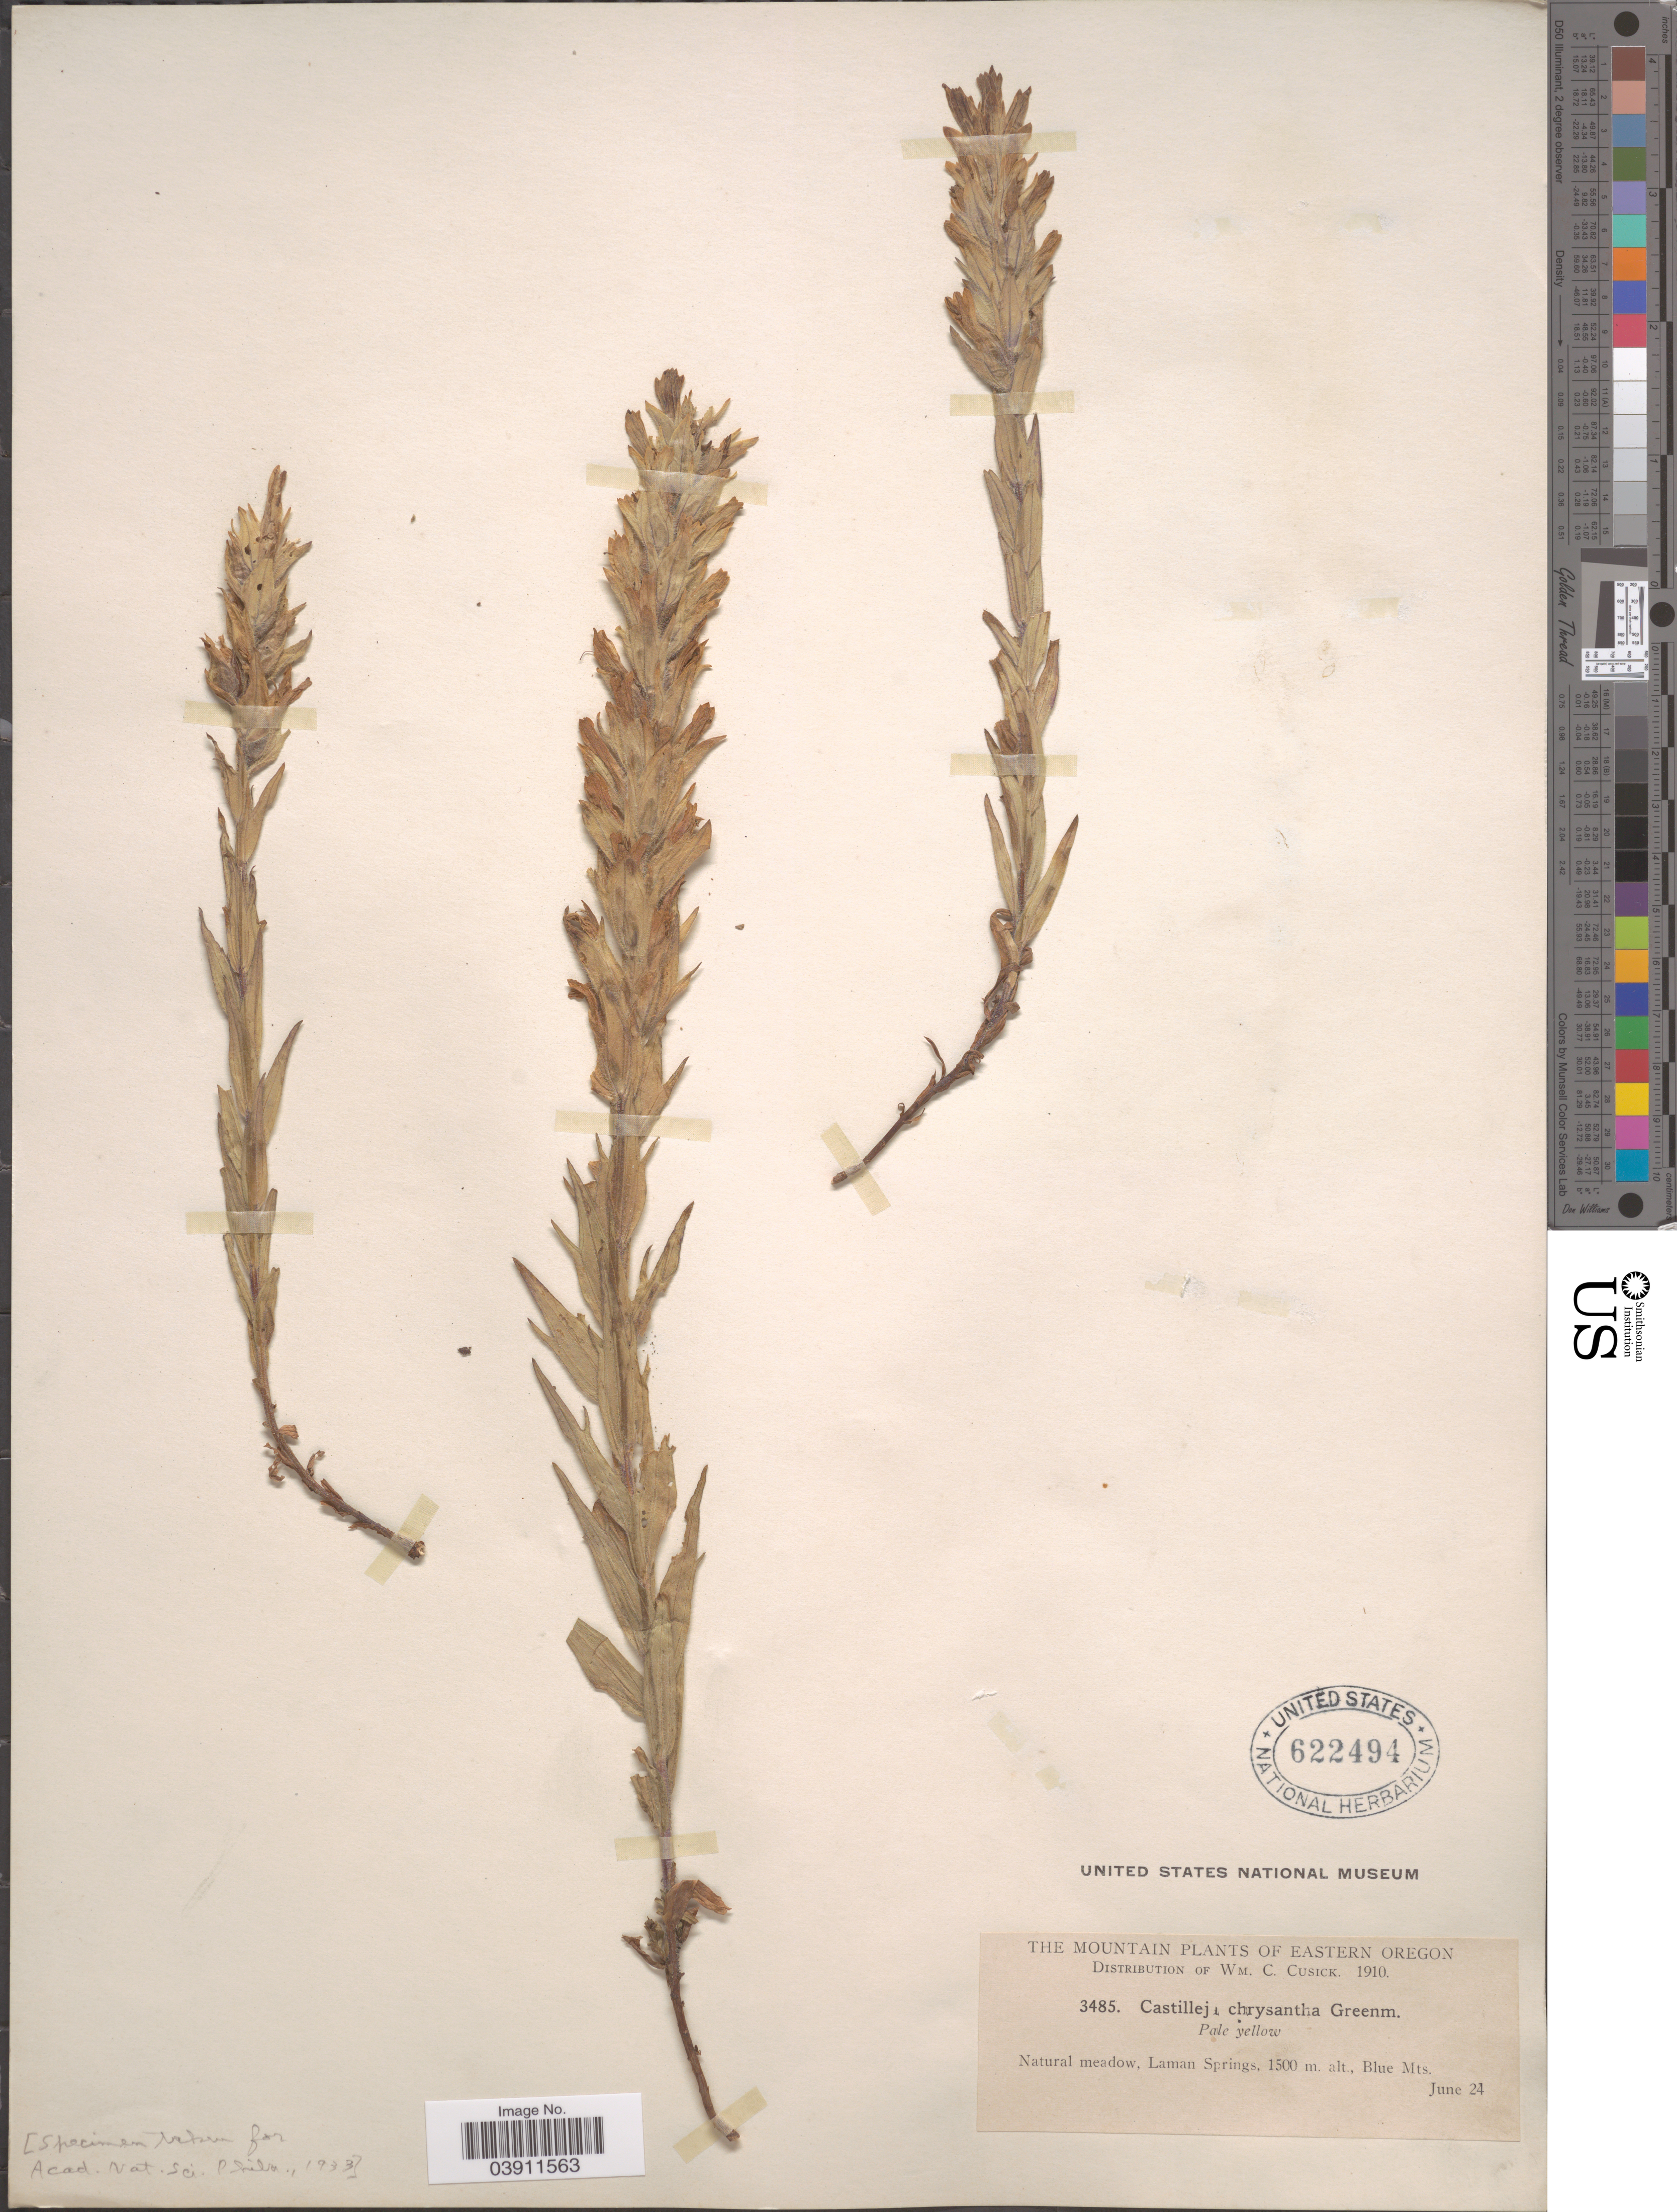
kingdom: Plantae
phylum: Tracheophyta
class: Magnoliopsida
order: Lamiales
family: Orobanchaceae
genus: Castilleja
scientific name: Castilleja chrysantha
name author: Greenm.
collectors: W. C. Cusick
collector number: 3485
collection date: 1910-06-24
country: United States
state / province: Oregon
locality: The Mountain. Eastern Oregon. Laman Springs. Blue Mts.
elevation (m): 1500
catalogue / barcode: US 622494